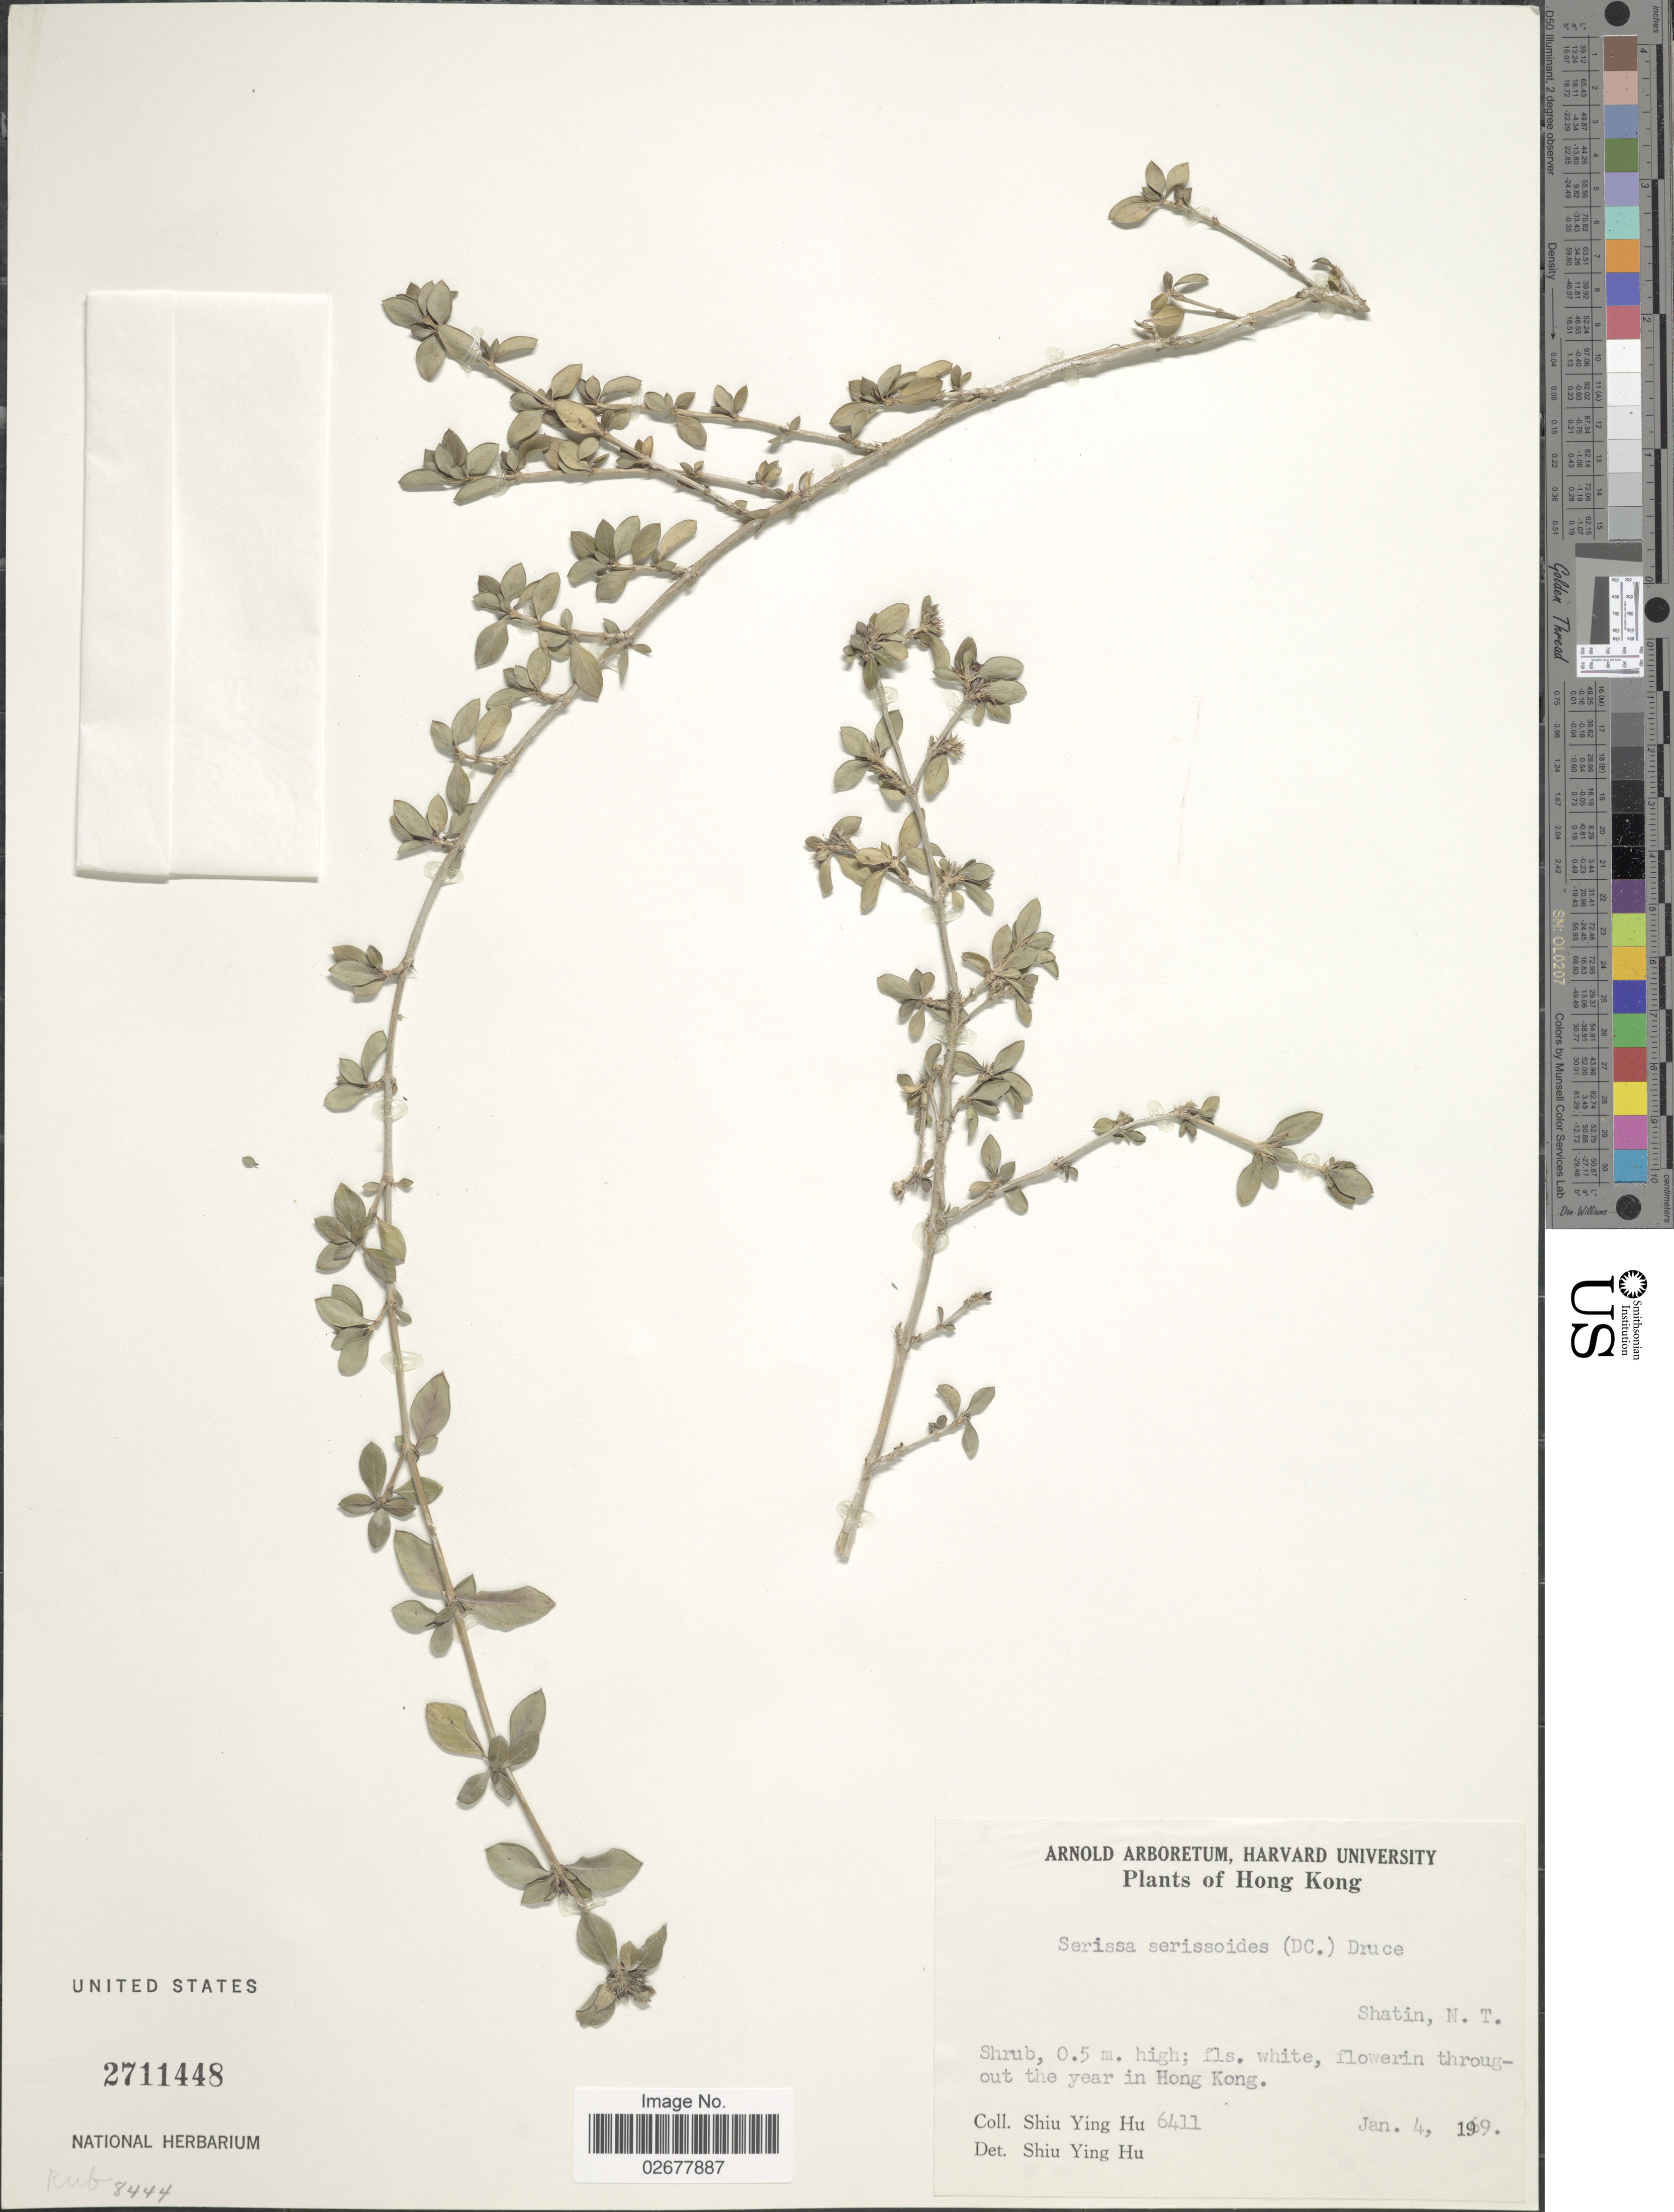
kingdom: Plantae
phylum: Tracheophyta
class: Magnoliopsida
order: Gentianales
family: Rubiaceae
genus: Serissa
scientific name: Serissa serrisoides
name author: (DC.) Druce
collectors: S. Y. Hu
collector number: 6411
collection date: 1969-01-04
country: China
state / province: Hong Kong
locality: Shatin, N.T.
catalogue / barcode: US 2711448